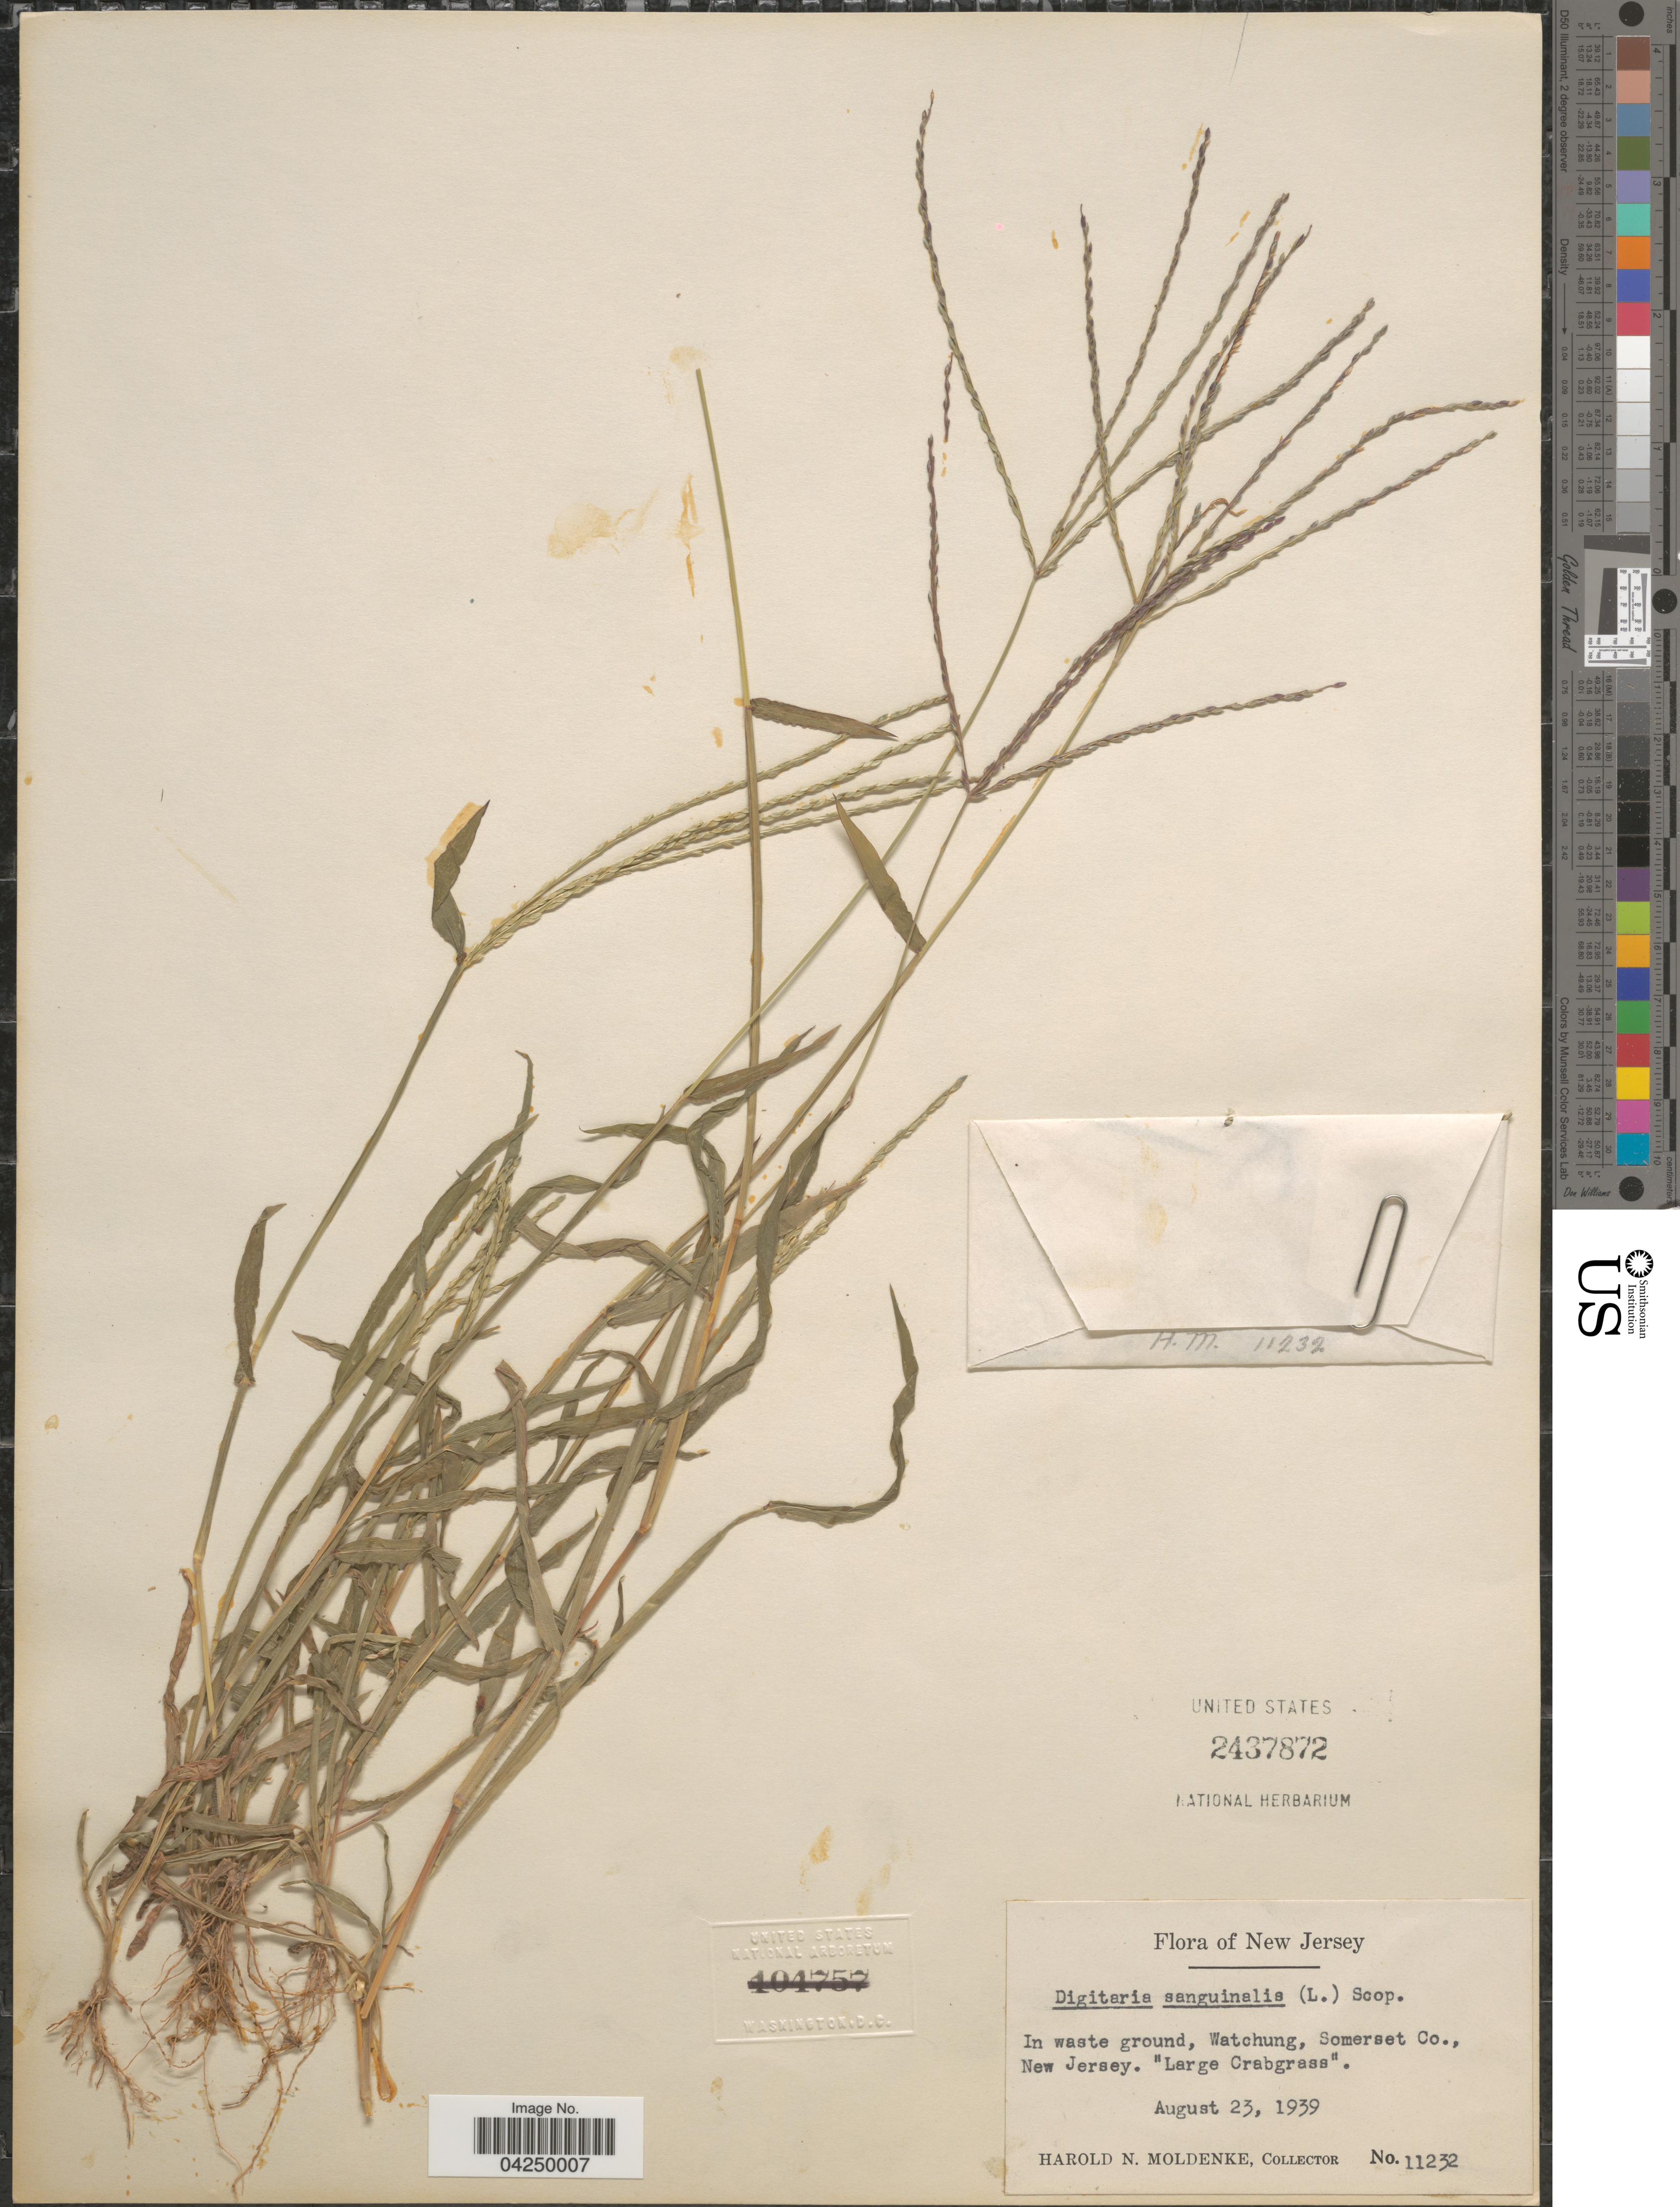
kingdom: Plantae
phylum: Tracheophyta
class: Liliopsida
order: Poales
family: Poaceae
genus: Digitaria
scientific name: Digitaria sanguinalis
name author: (L.) Scop.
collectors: H. N. Moldenke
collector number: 11232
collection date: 1939-08-23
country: United States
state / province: New Jersey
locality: In waste ground, Watchung, Somerset Co.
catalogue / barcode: US 2437872